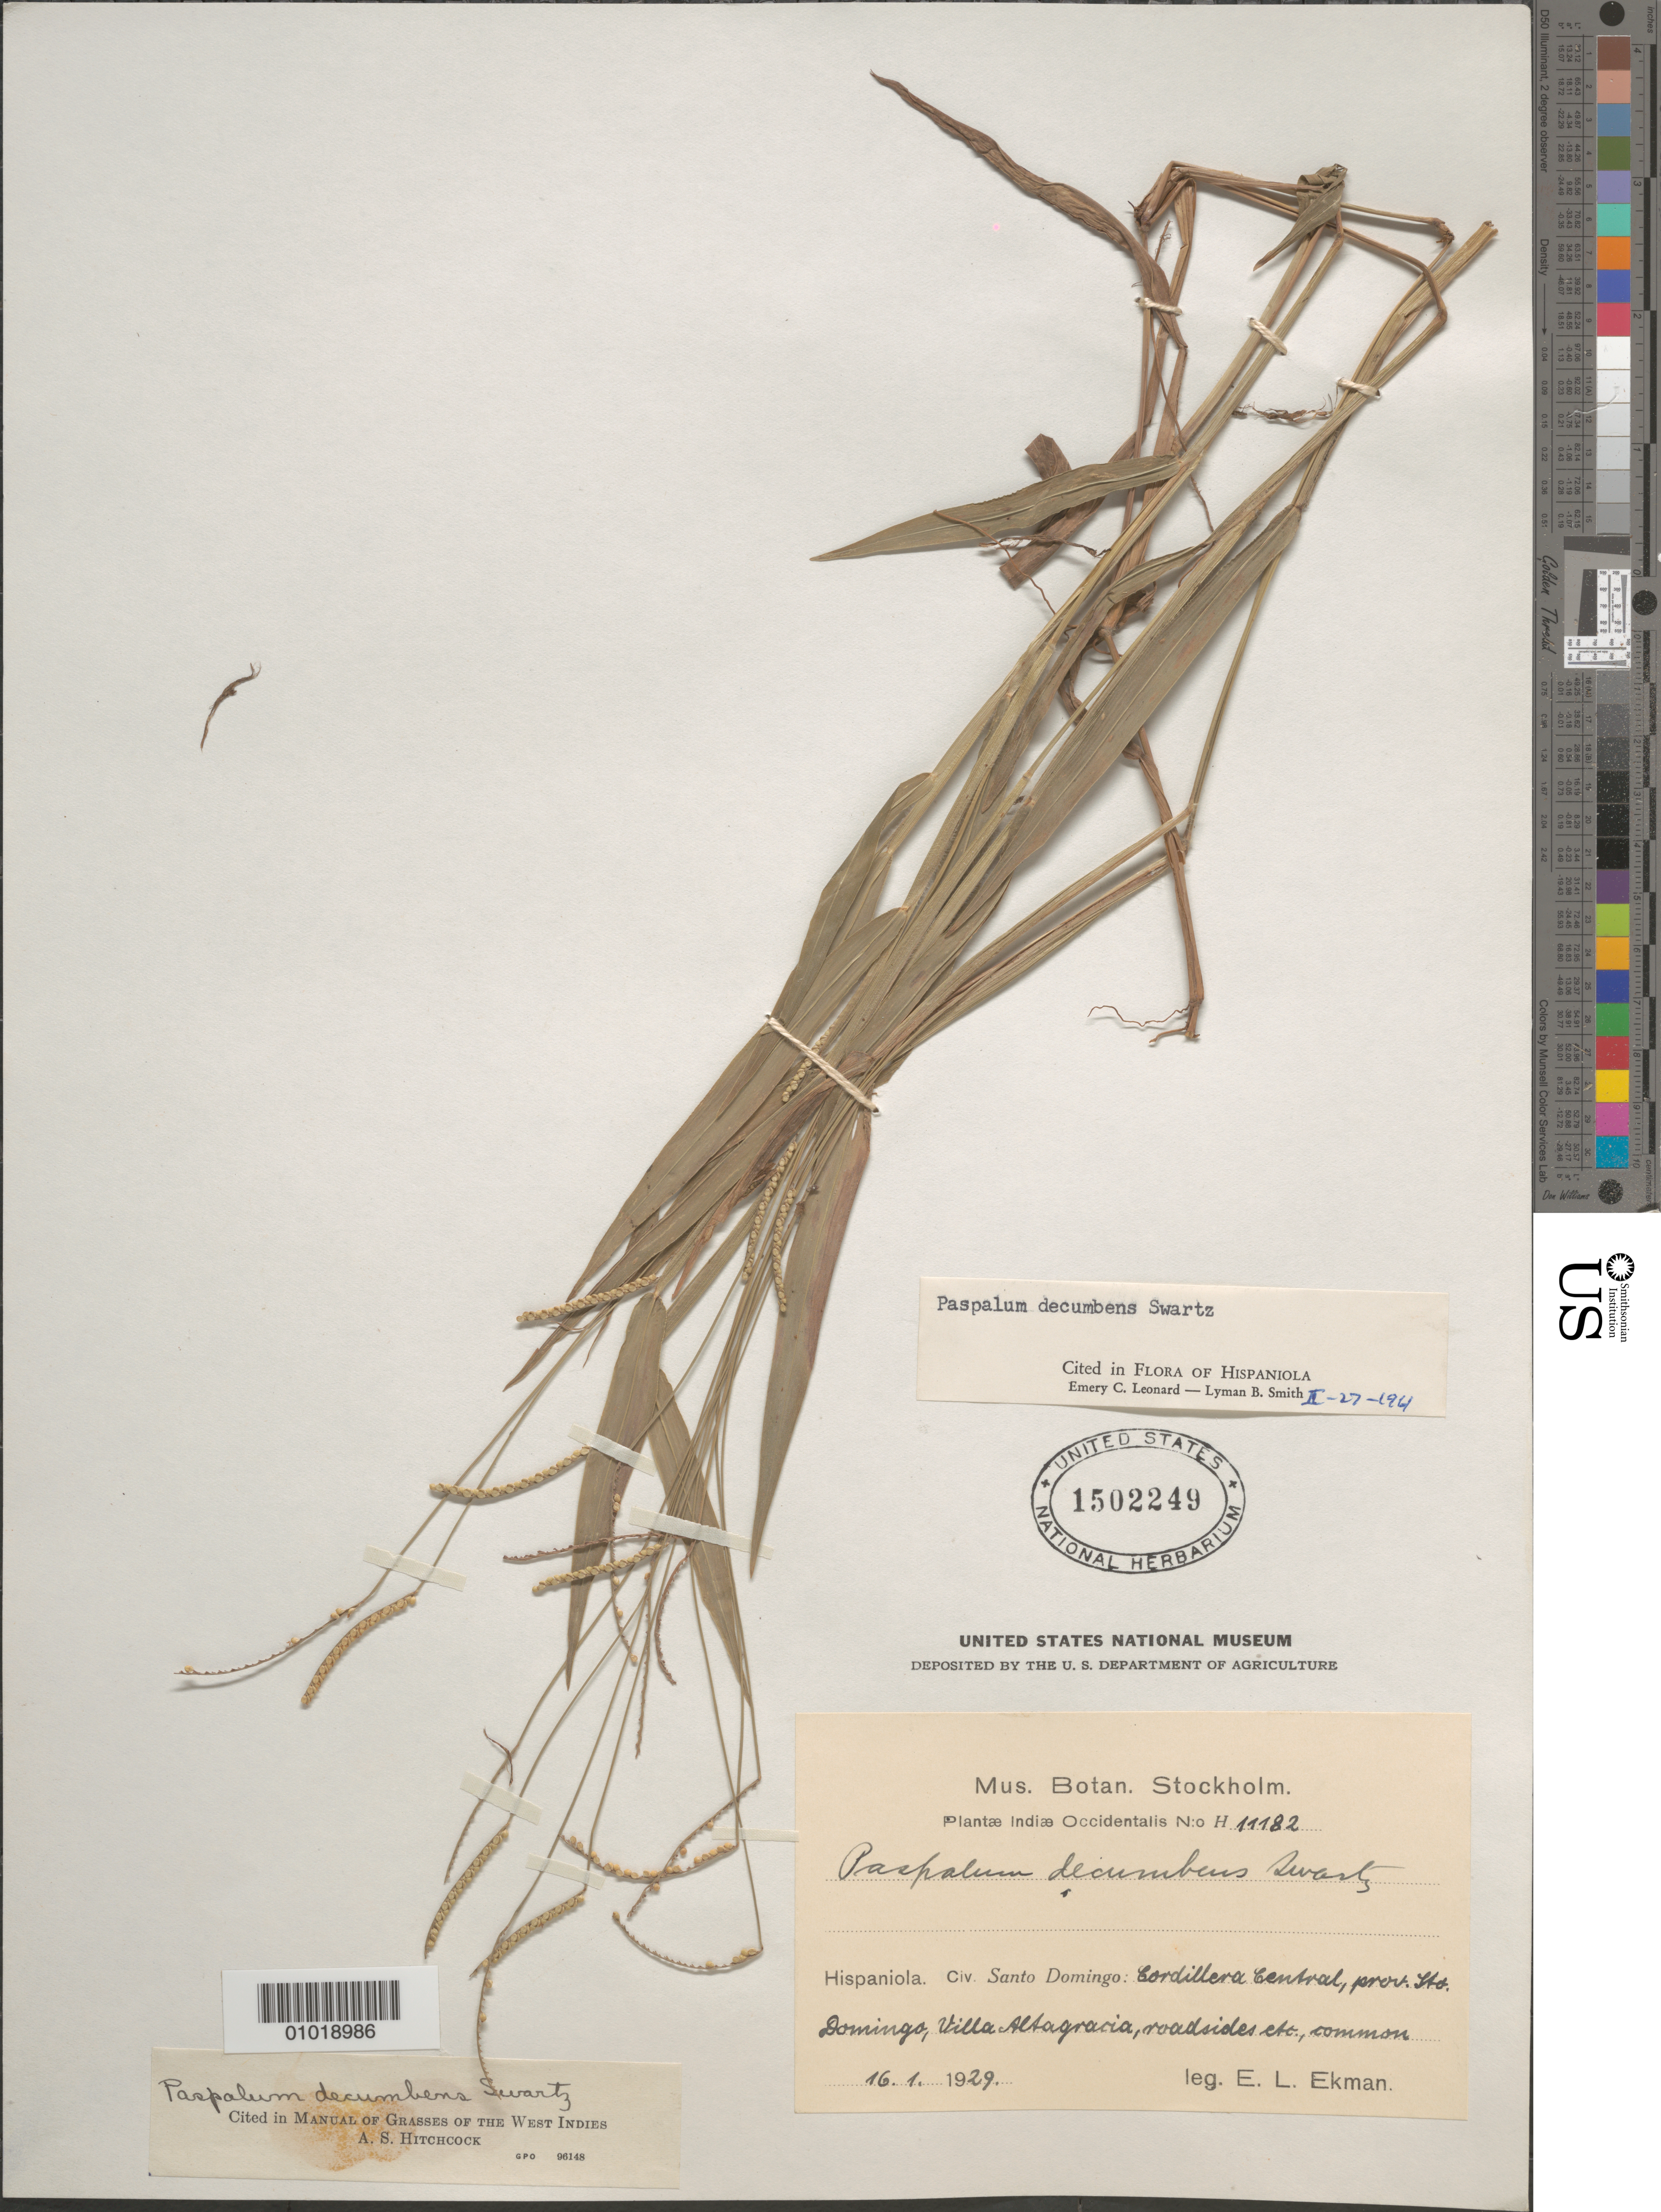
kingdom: Plantae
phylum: Tracheophyta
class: Liliopsida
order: Poales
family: Poaceae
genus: Paspalum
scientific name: Paspalum decumbens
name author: Sw.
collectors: E. L. Ekman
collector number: H 11182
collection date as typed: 16 Jan 1929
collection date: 1929-01-16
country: Dominican Republic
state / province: San Cristóbal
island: Hispaniola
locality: Cordillera Central, Villa Altagracia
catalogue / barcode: US 1502249